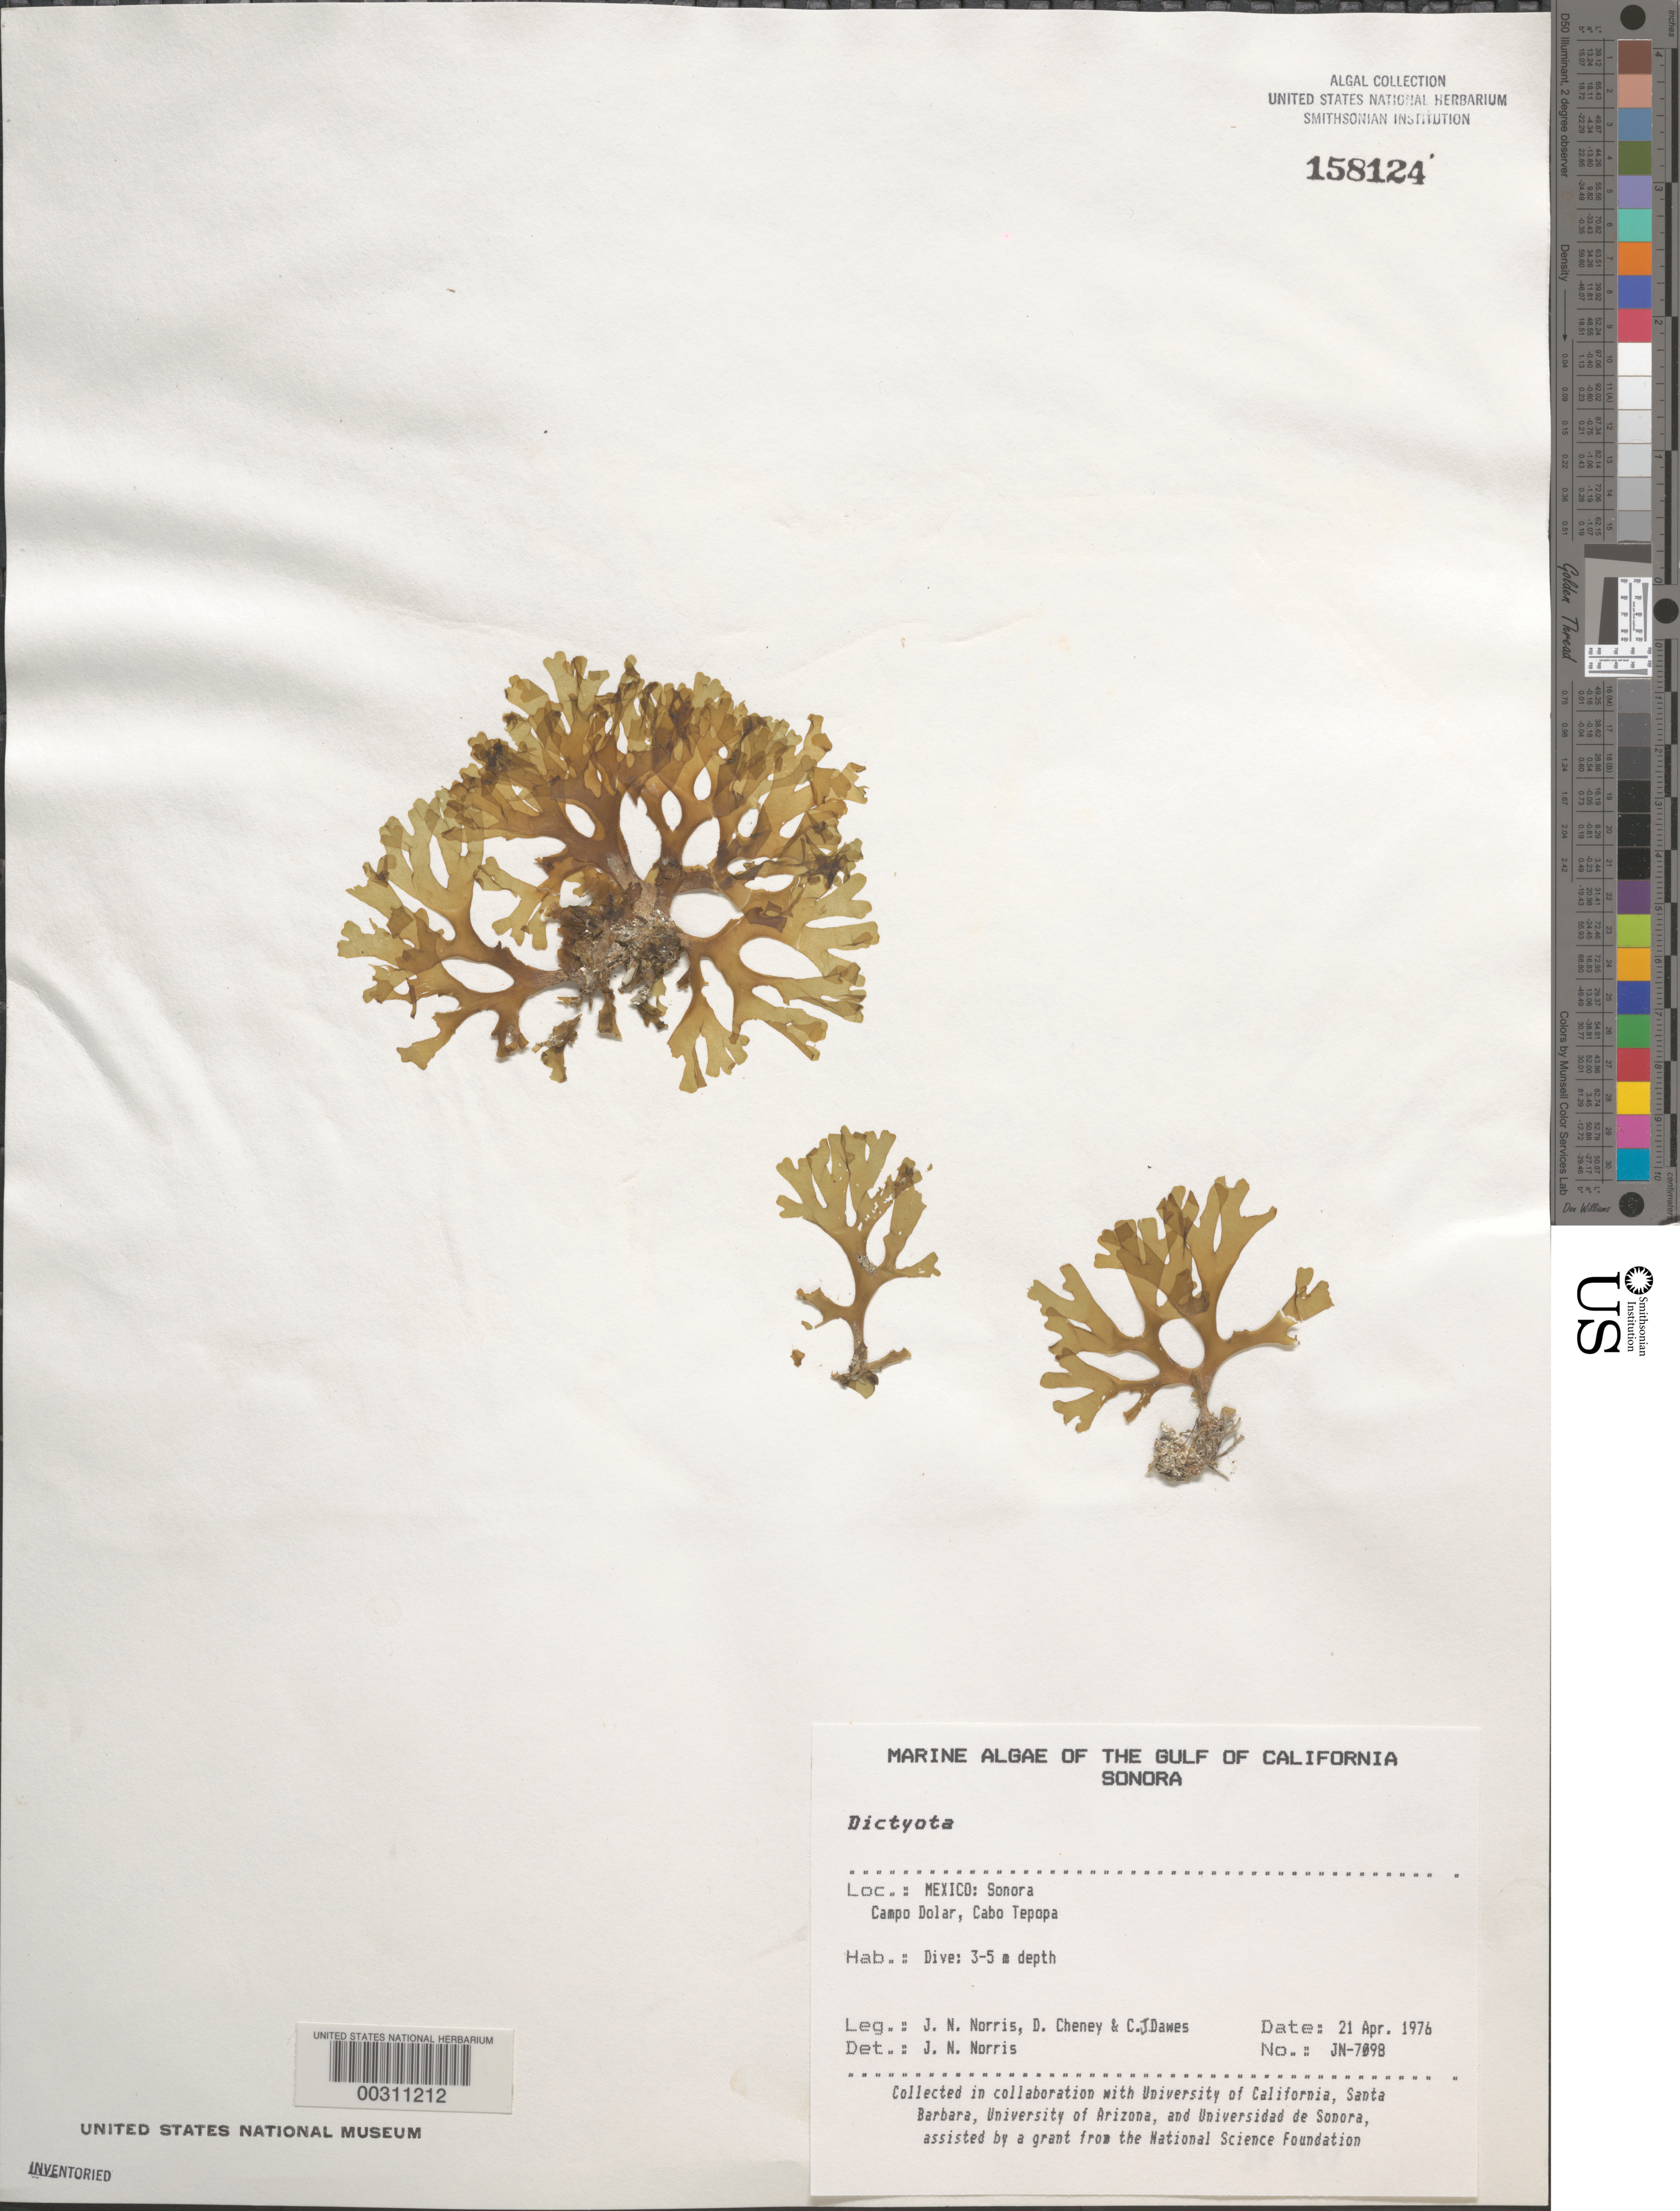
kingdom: Chromista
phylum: Ochrophyta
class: Phaeophyceae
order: Dictyotales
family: Dictyotaceae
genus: Dictyota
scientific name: Dictyota sp.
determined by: Norris, James N.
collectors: J. N. Norris, D. Cheney & C. Dawes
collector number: JN-7098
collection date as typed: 21 Apr 1976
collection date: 1976-04-21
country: Mexico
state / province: Sonora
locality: Campo Dolar, Cabo Tepopa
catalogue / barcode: US 158124